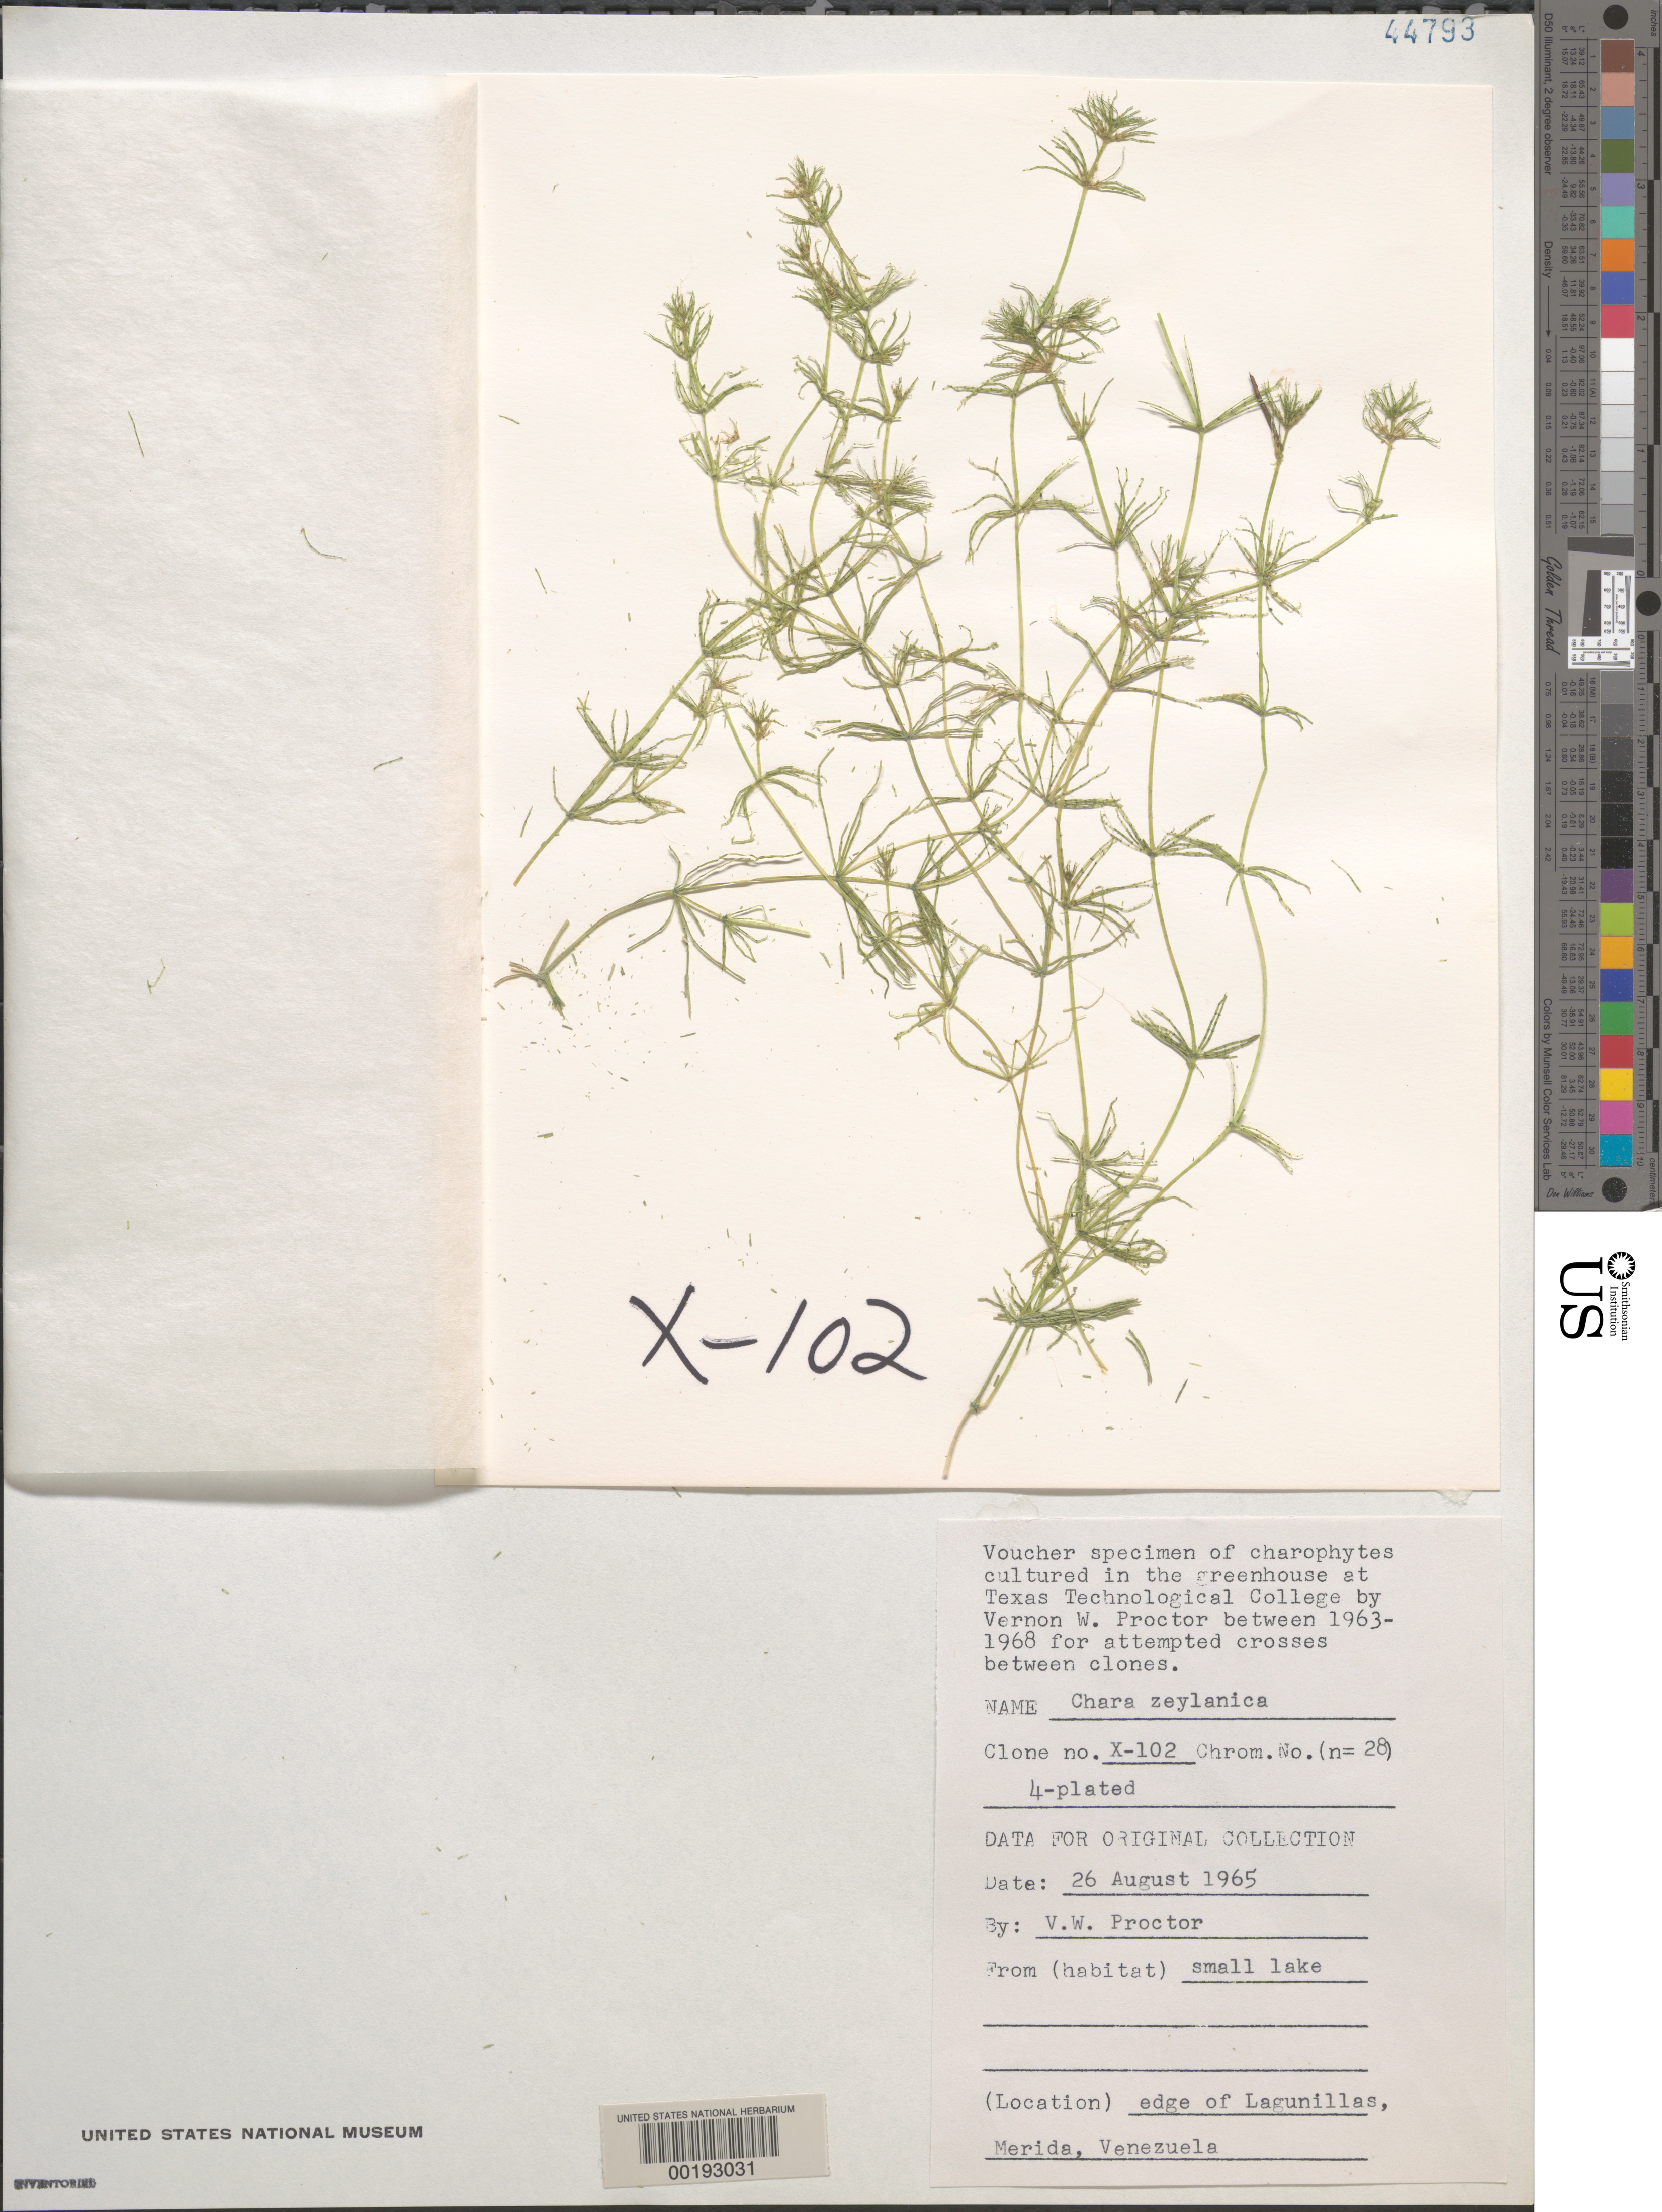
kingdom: Plantae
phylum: Charophyta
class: Charophyceae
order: Charales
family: Characeae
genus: Chara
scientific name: Chara zeylanica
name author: J.G. Klein ex Willd.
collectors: V. Proctor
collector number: X-102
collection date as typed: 26 Aug 1965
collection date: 1965-08-26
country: Venezuela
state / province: Mérida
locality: Lagunillas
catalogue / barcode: US 44793